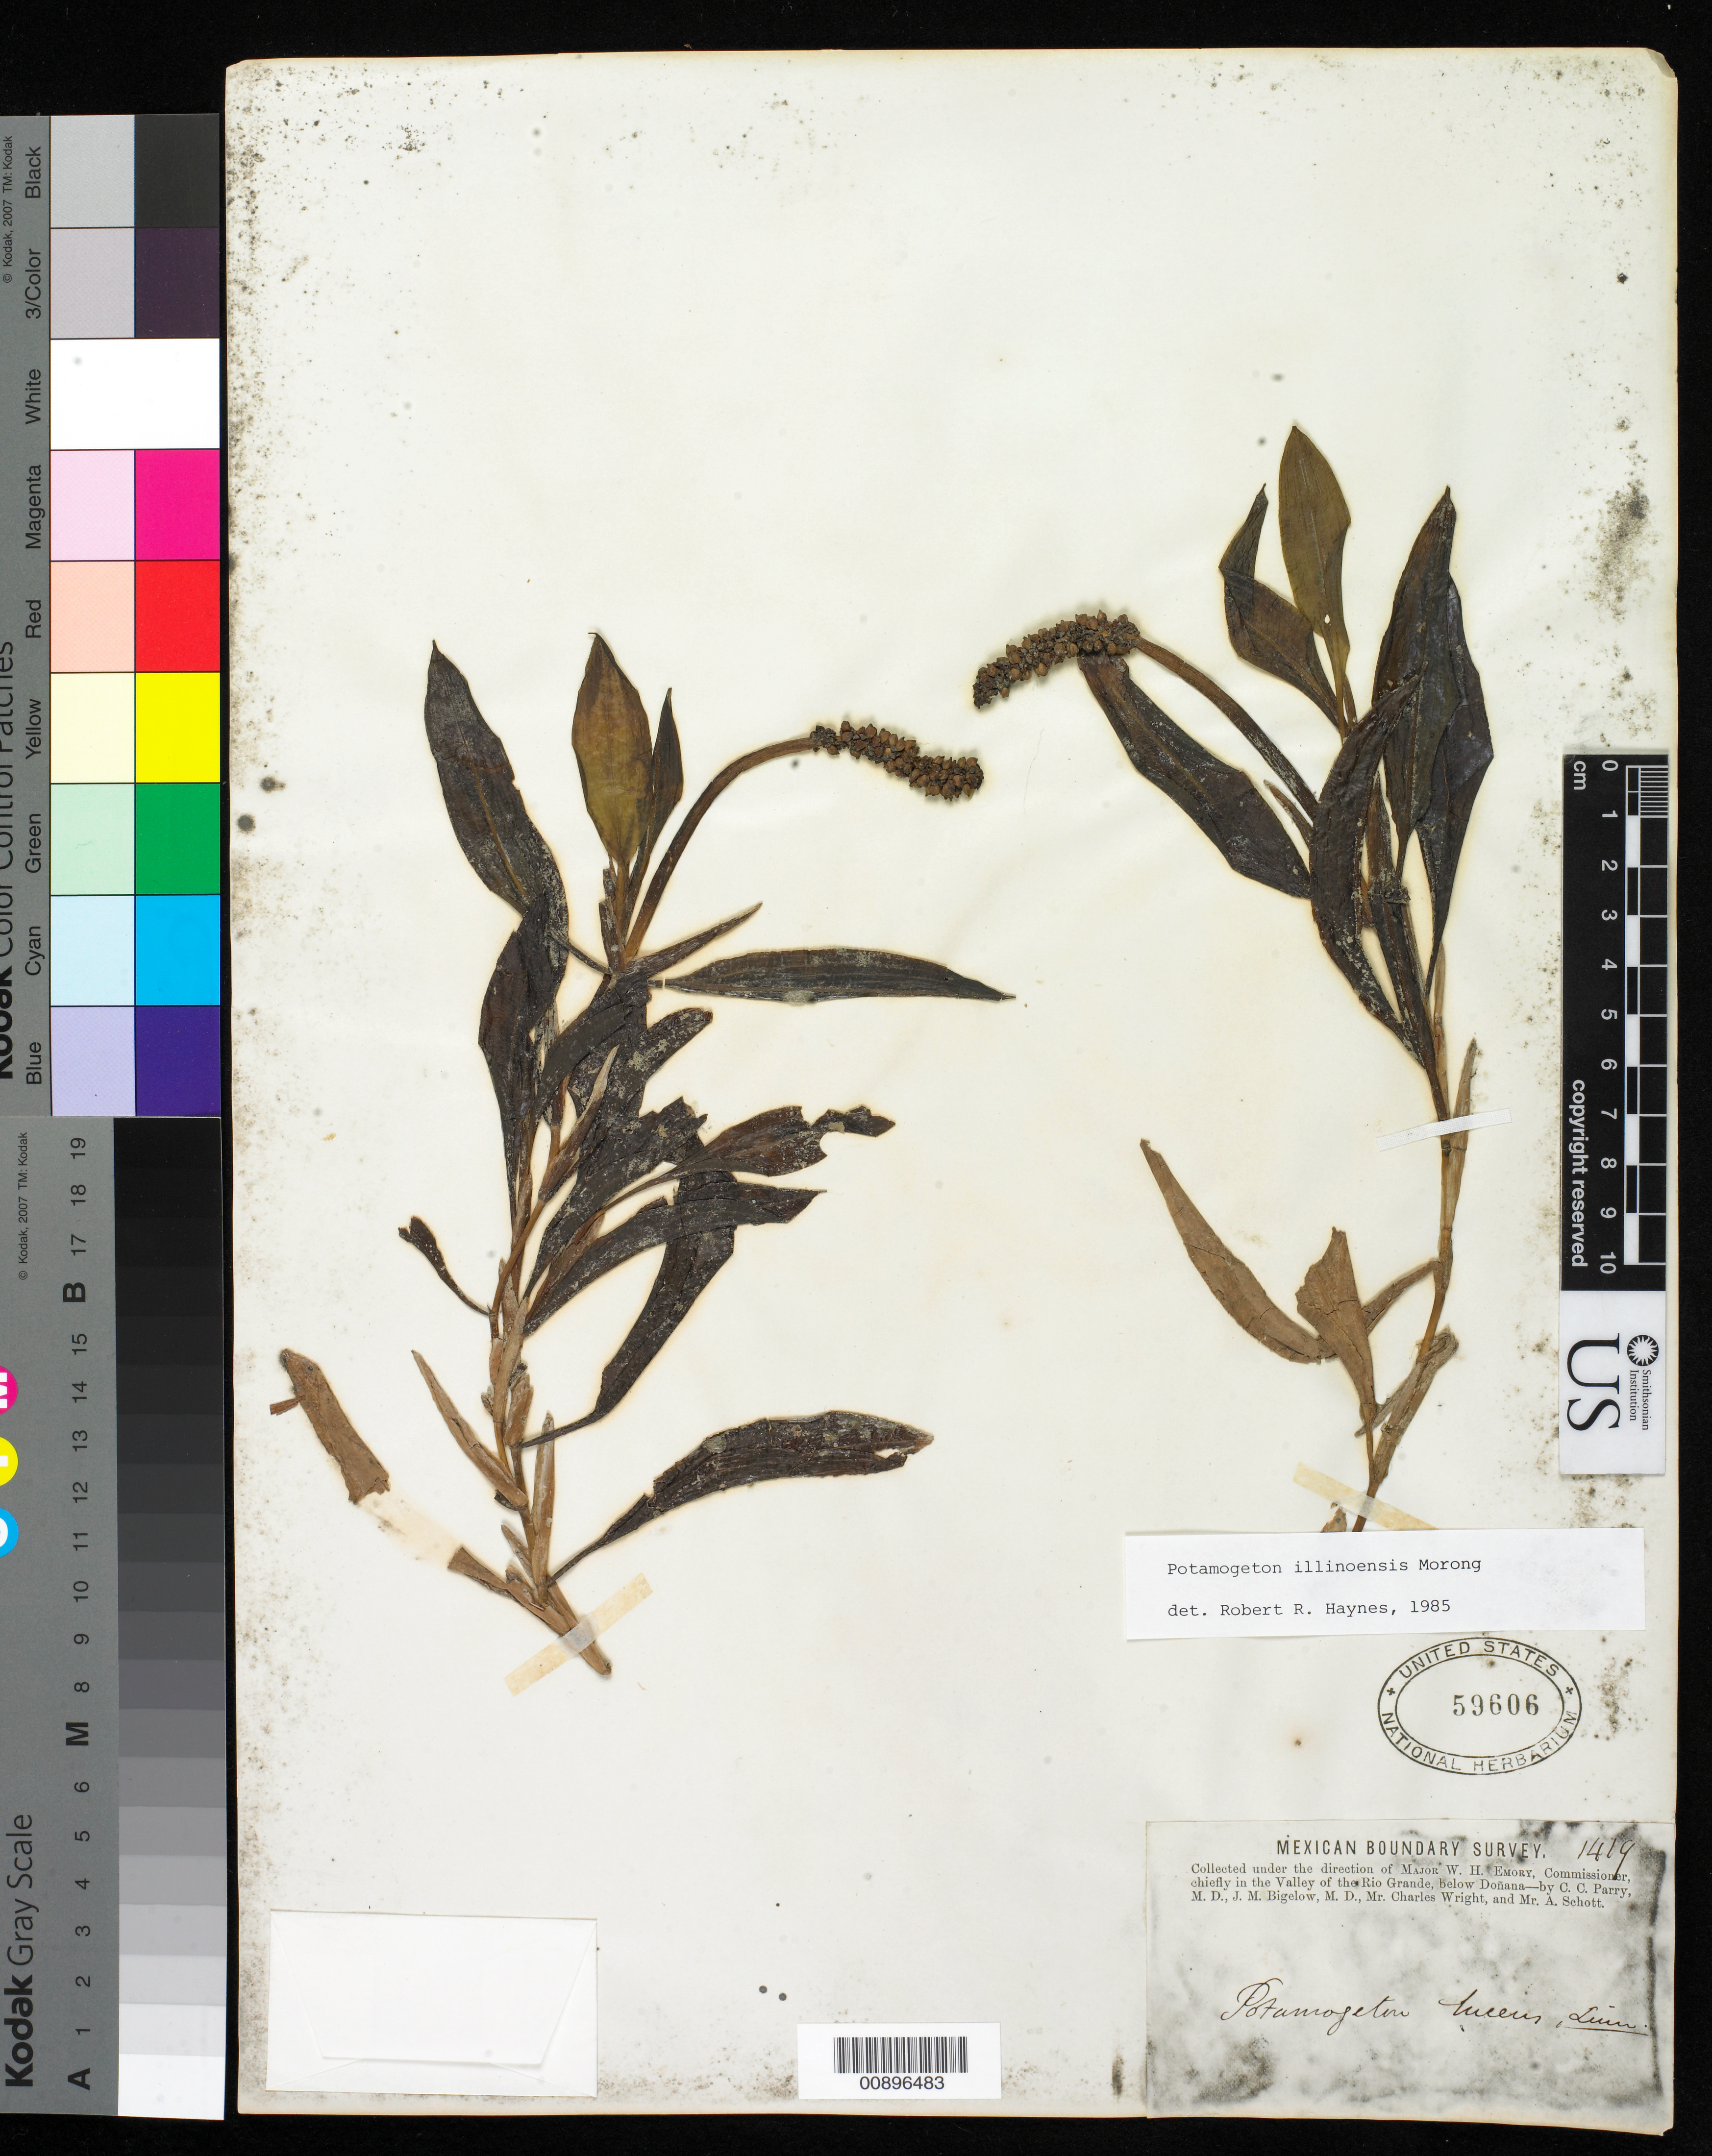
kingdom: Plantae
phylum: Tracheophyta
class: Liliopsida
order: Alismatales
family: Potamogetonaceae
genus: Potamogeton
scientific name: Potamogeton illinoensis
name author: Morong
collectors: C. C. Parry, J. M. Bigelow, C. Wright & A. C. V. Schott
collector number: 1419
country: United States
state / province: New Mexico / Texas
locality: Valley of the Rio Grande, below Doñana.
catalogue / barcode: US 59606